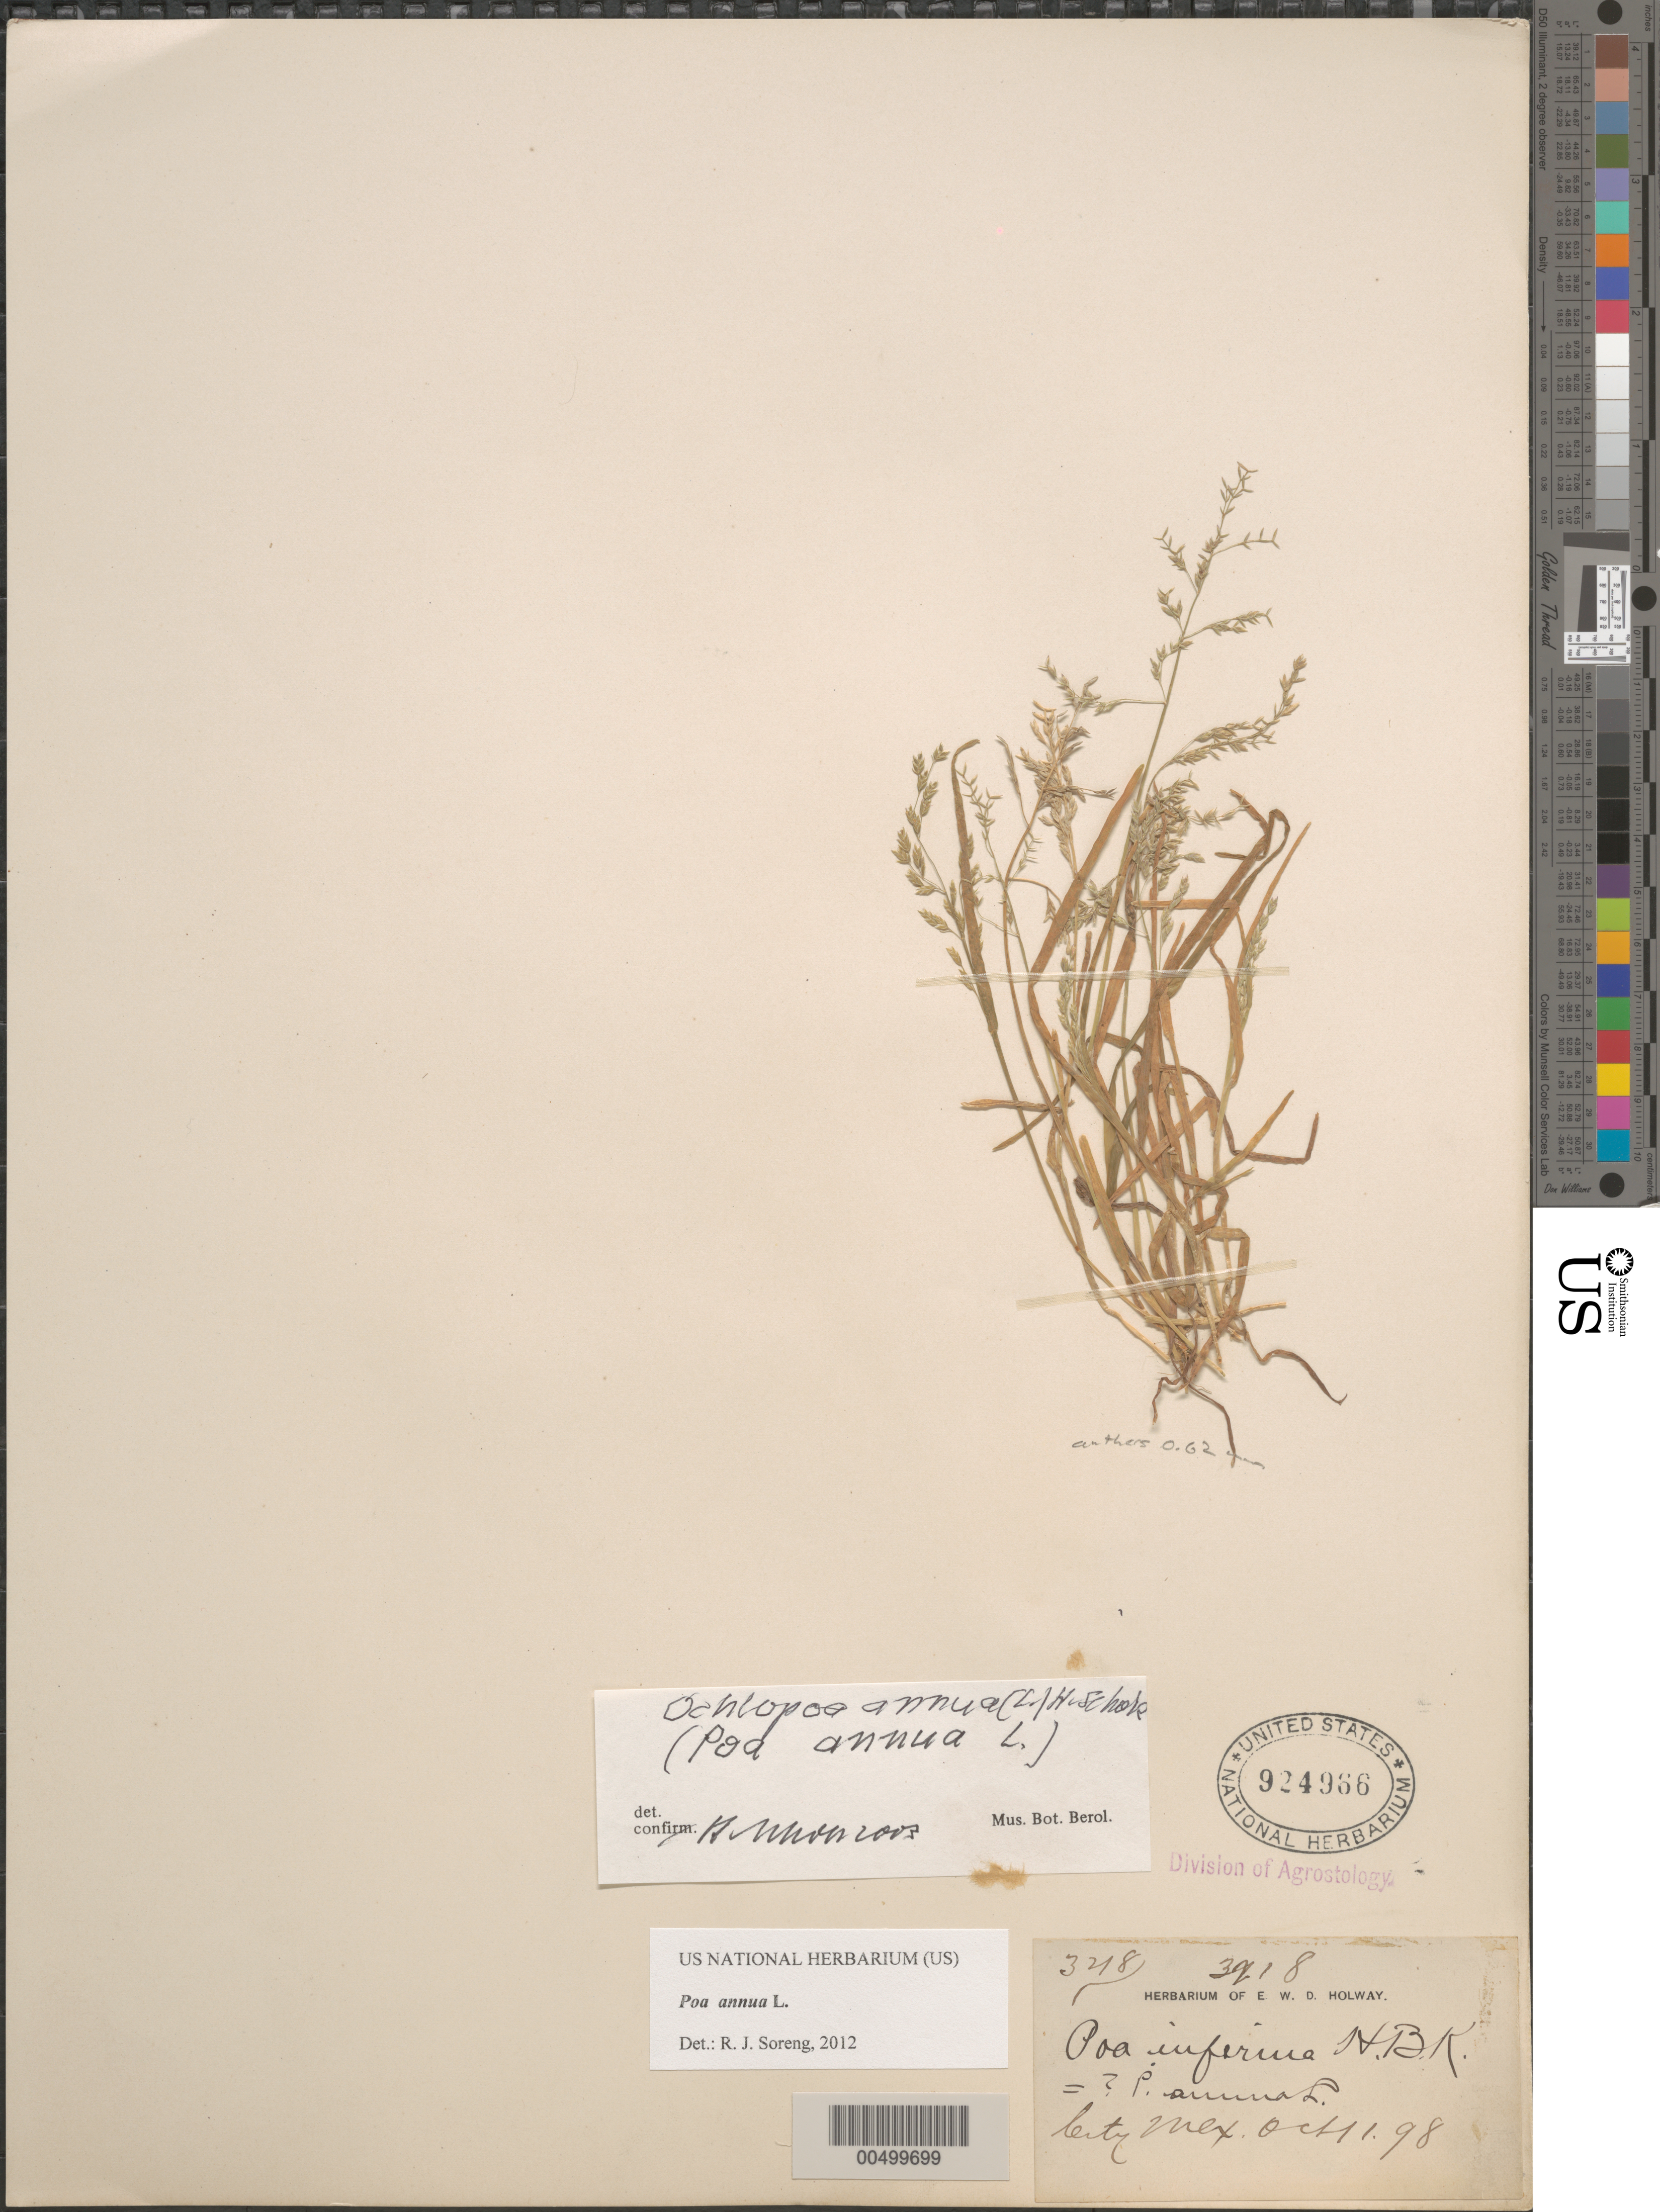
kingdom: Plantae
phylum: Tracheophyta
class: Liliopsida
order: Poales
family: Poaceae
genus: Poa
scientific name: Poa annua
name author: L.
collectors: E. W. D. Holway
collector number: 3218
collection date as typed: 11 Oct 1898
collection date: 1898-10-11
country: Mexico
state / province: Distrito Federal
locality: Mexico City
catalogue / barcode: US 924966